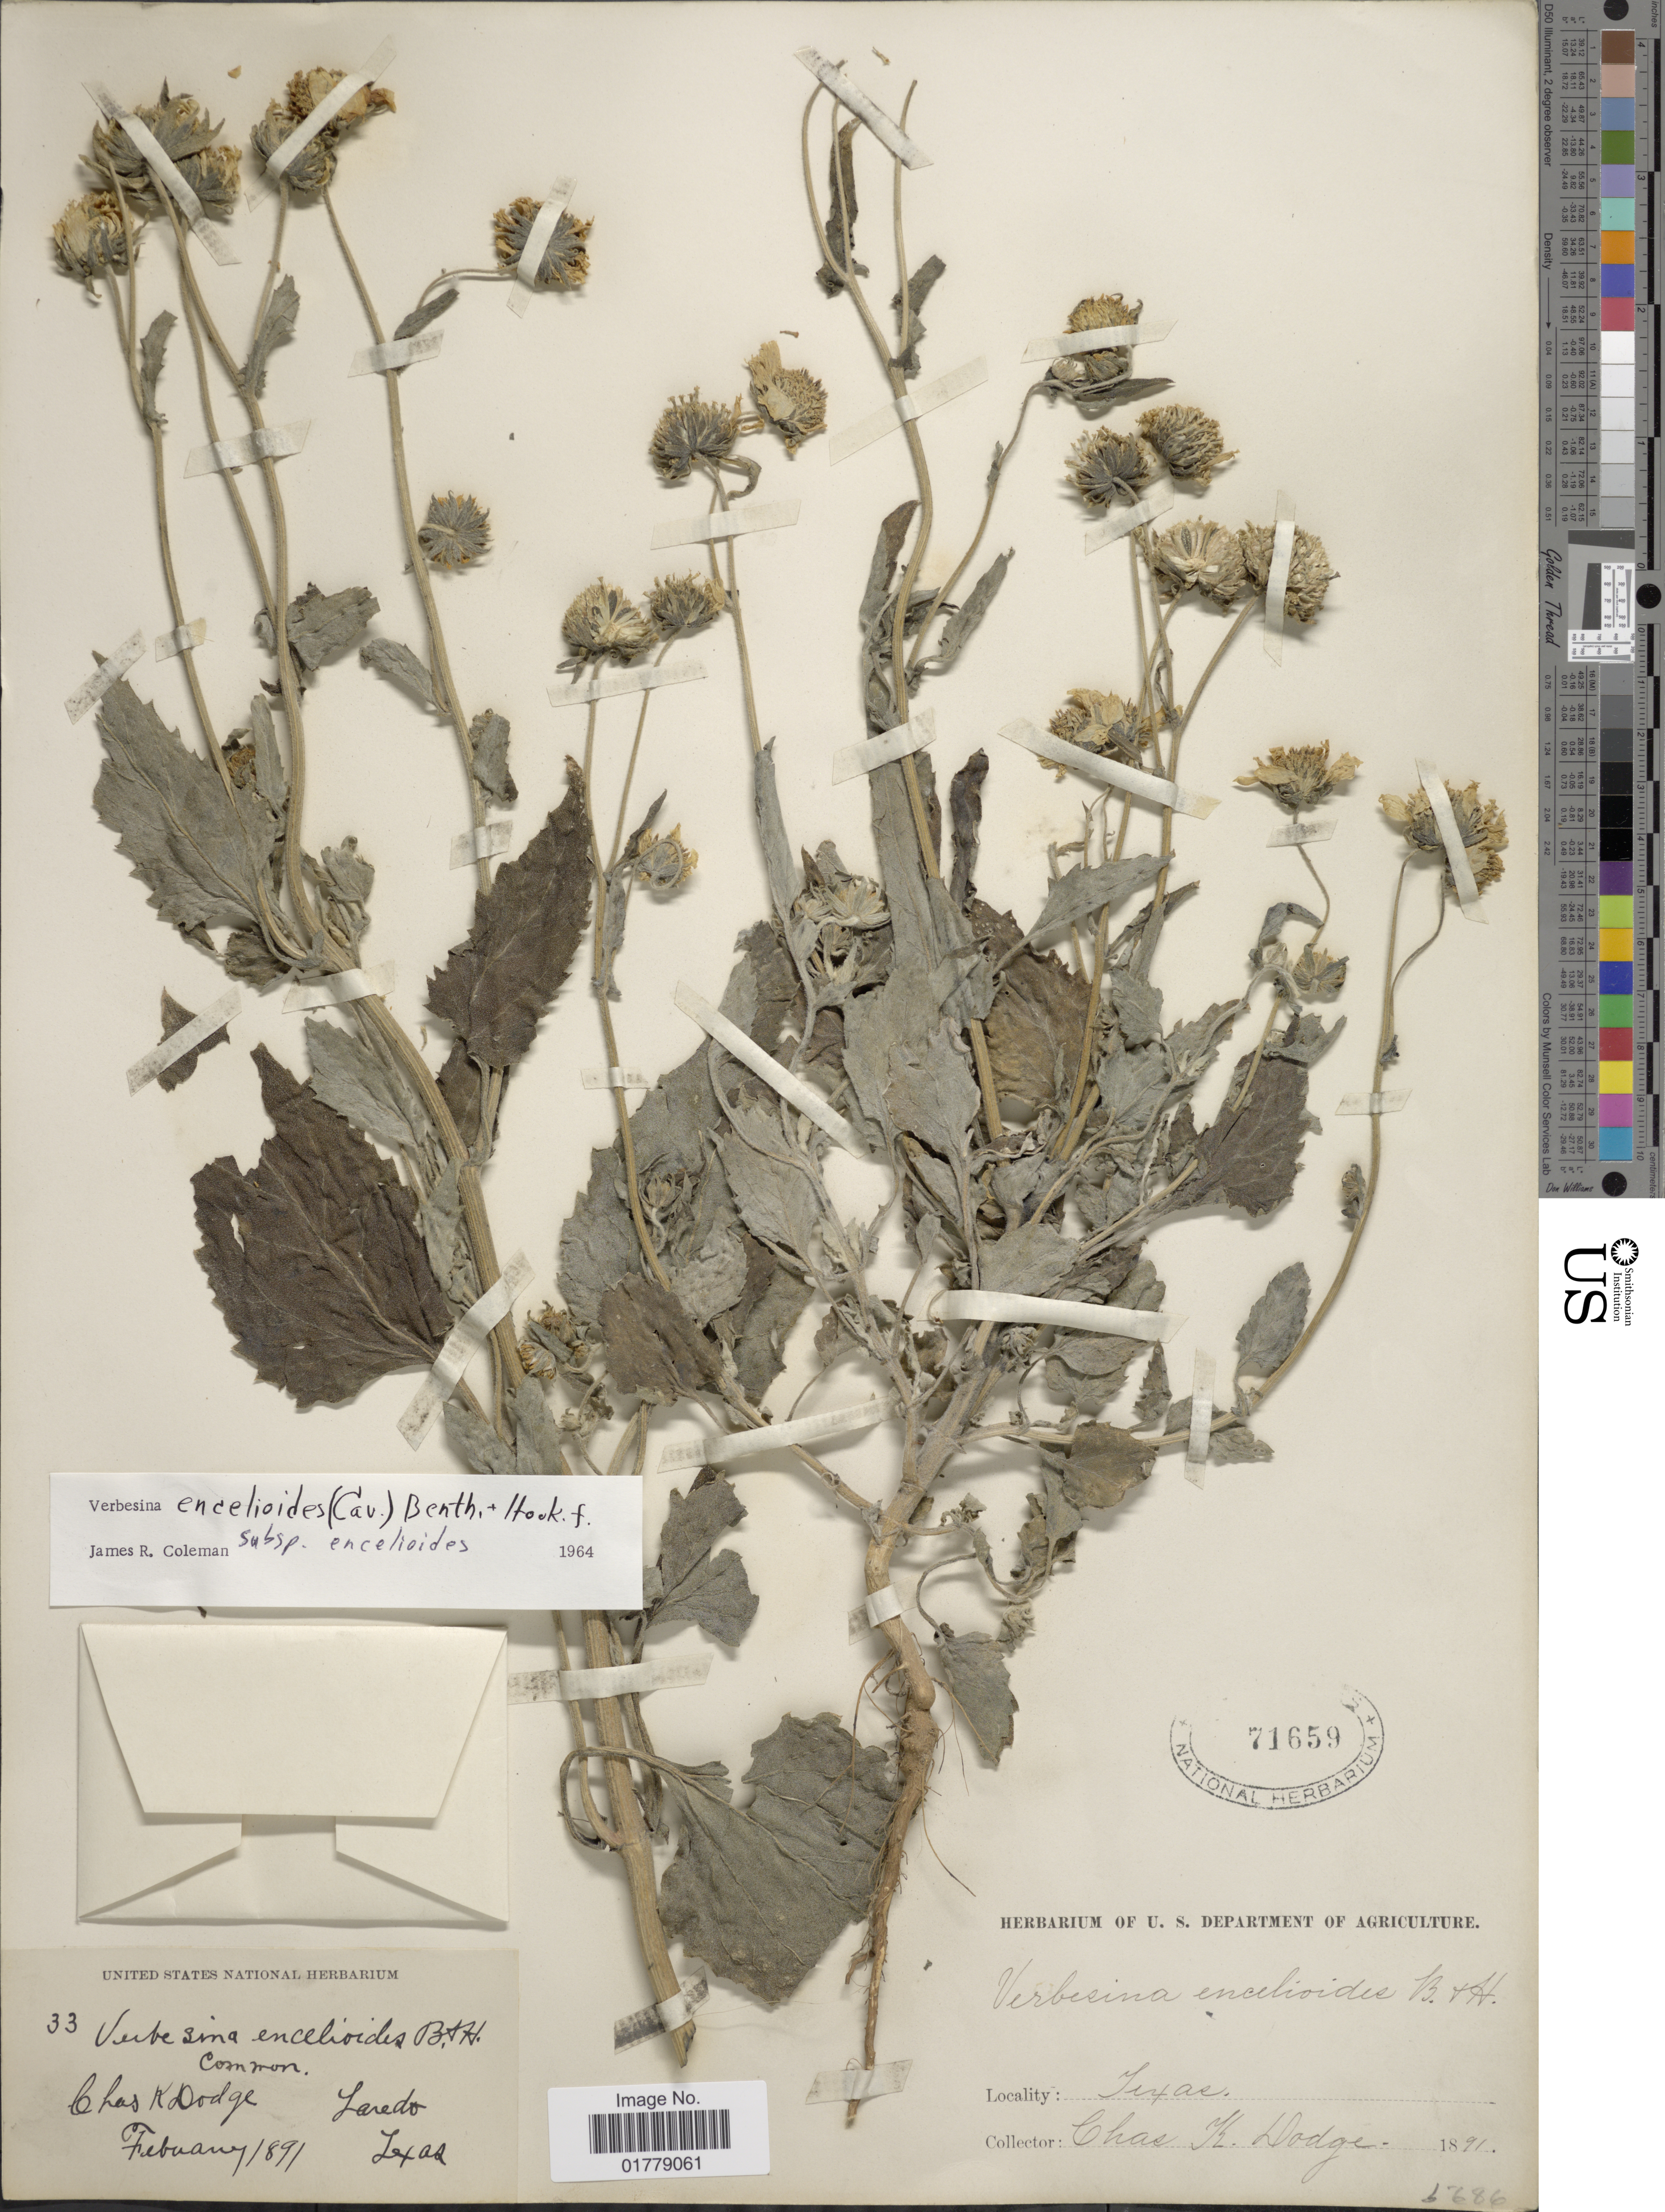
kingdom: Plantae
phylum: Tracheophyta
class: Magnoliopsida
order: Asterales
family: Asteraceae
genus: Verbesina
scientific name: Verbesina encelioides subsp. encelioides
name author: (Cav.) Benth. & Hook.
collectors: C. Dodge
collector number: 33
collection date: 1891-02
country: United States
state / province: Texas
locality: Laredo, Texas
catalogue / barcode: US 71659